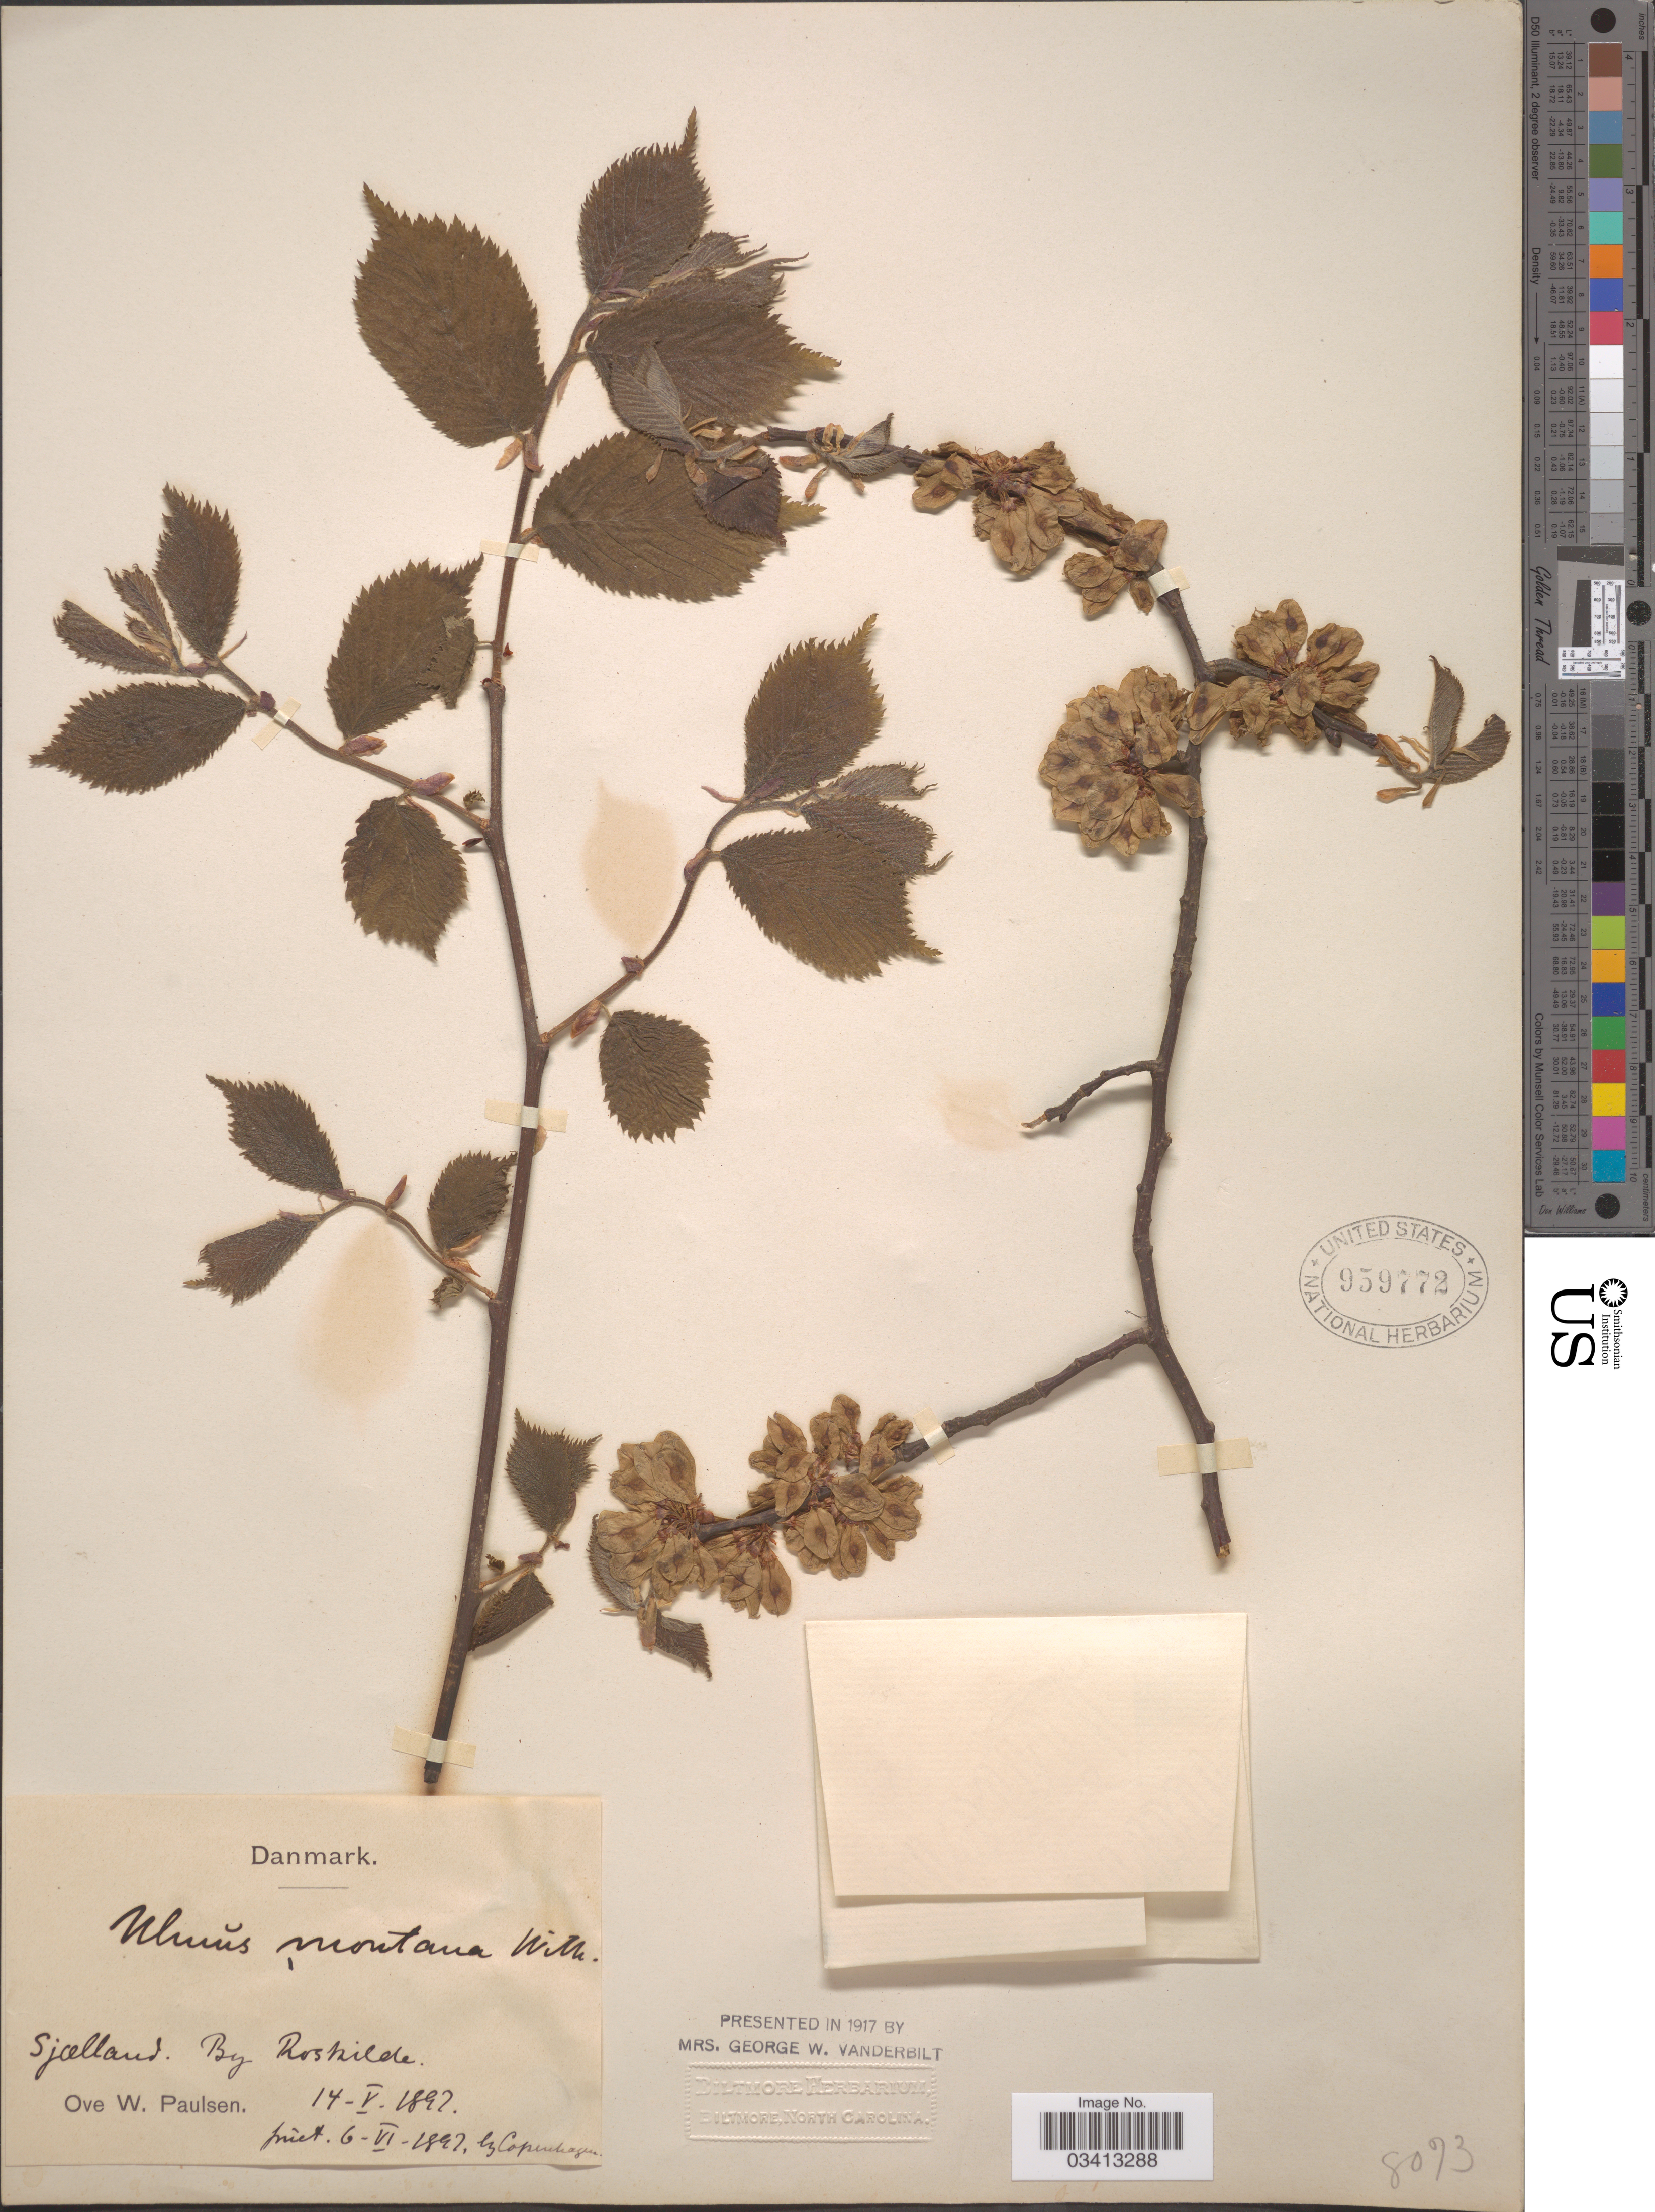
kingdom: Plantae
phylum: Tracheophyta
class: Magnoliopsida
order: Rosales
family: Ulmaceae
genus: Ulmus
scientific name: Ulmus glabra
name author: Huds.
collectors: O. Paulsen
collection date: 1897-05-14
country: Denmark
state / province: Sjæland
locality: Danmark. By Roskilde. Copenhagen [unsure placement].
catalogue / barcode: US 959772